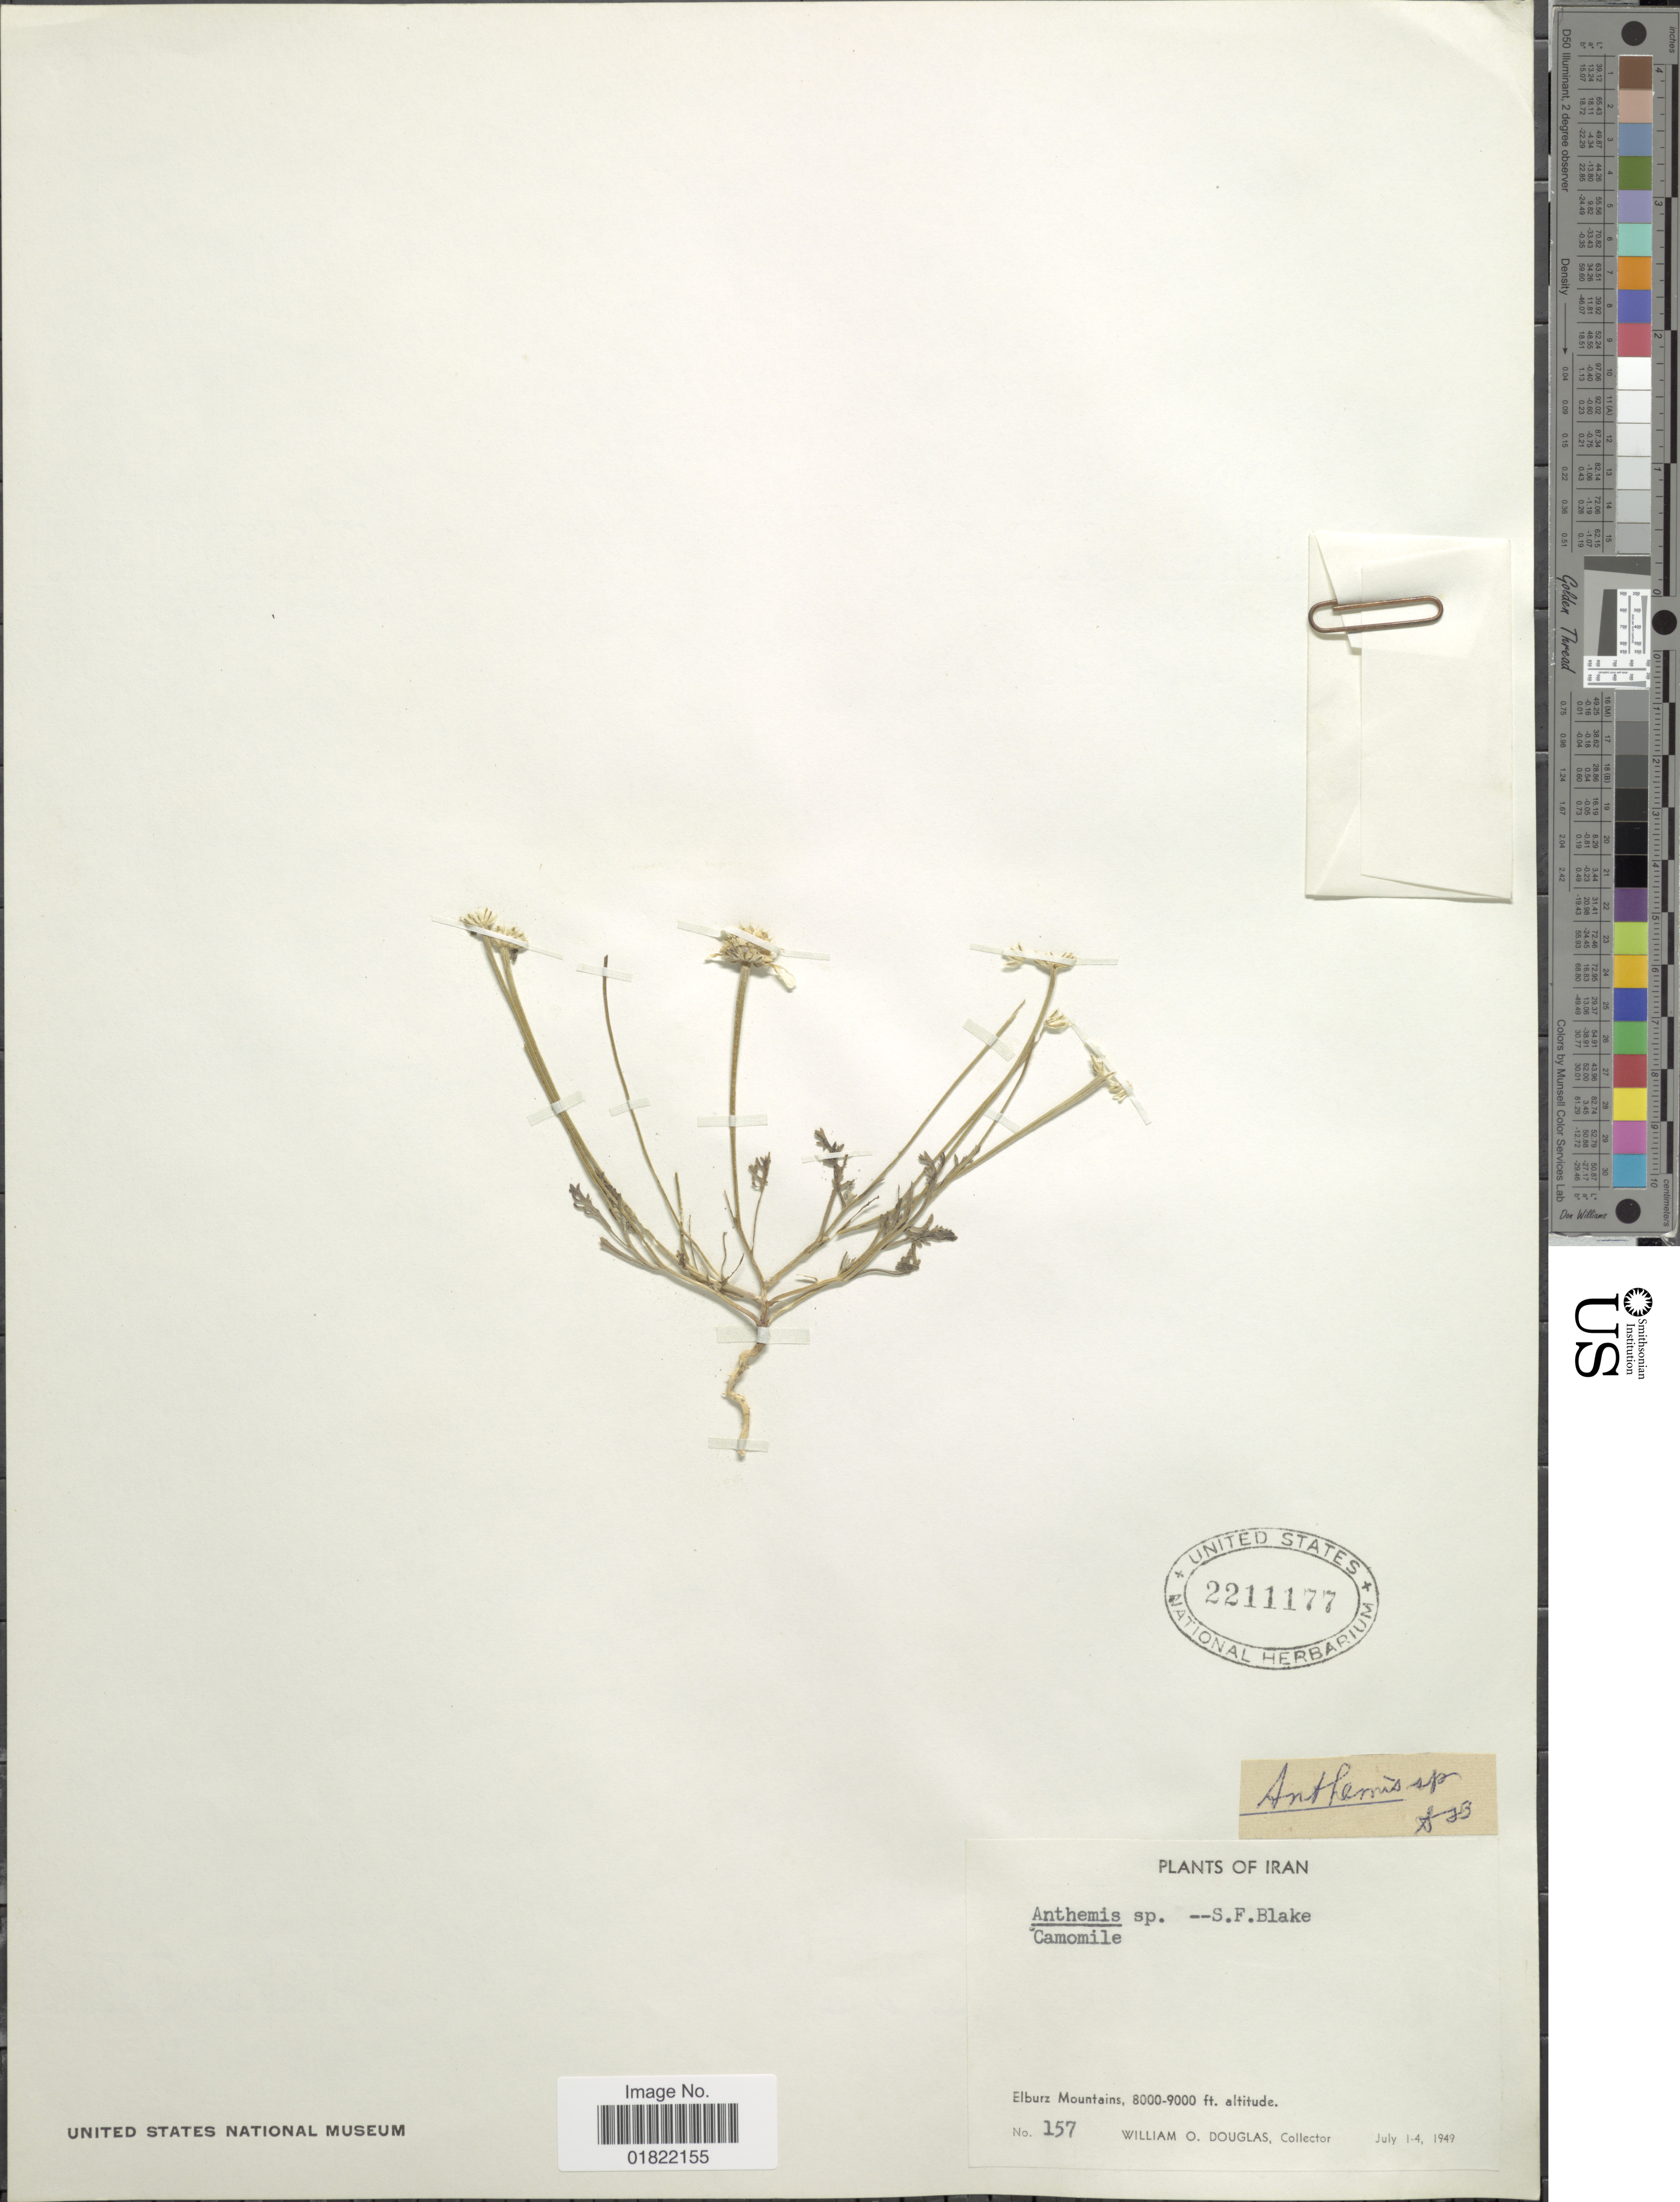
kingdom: Plantae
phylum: Tracheophyta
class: Magnoliopsida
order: Asterales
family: Asteraceae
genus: Anthemis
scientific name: Anthemis sp.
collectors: W. Douglas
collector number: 157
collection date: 1949-07-01/1949-07-04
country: Iran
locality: Elburz Mountains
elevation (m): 2438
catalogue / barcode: US 2211177